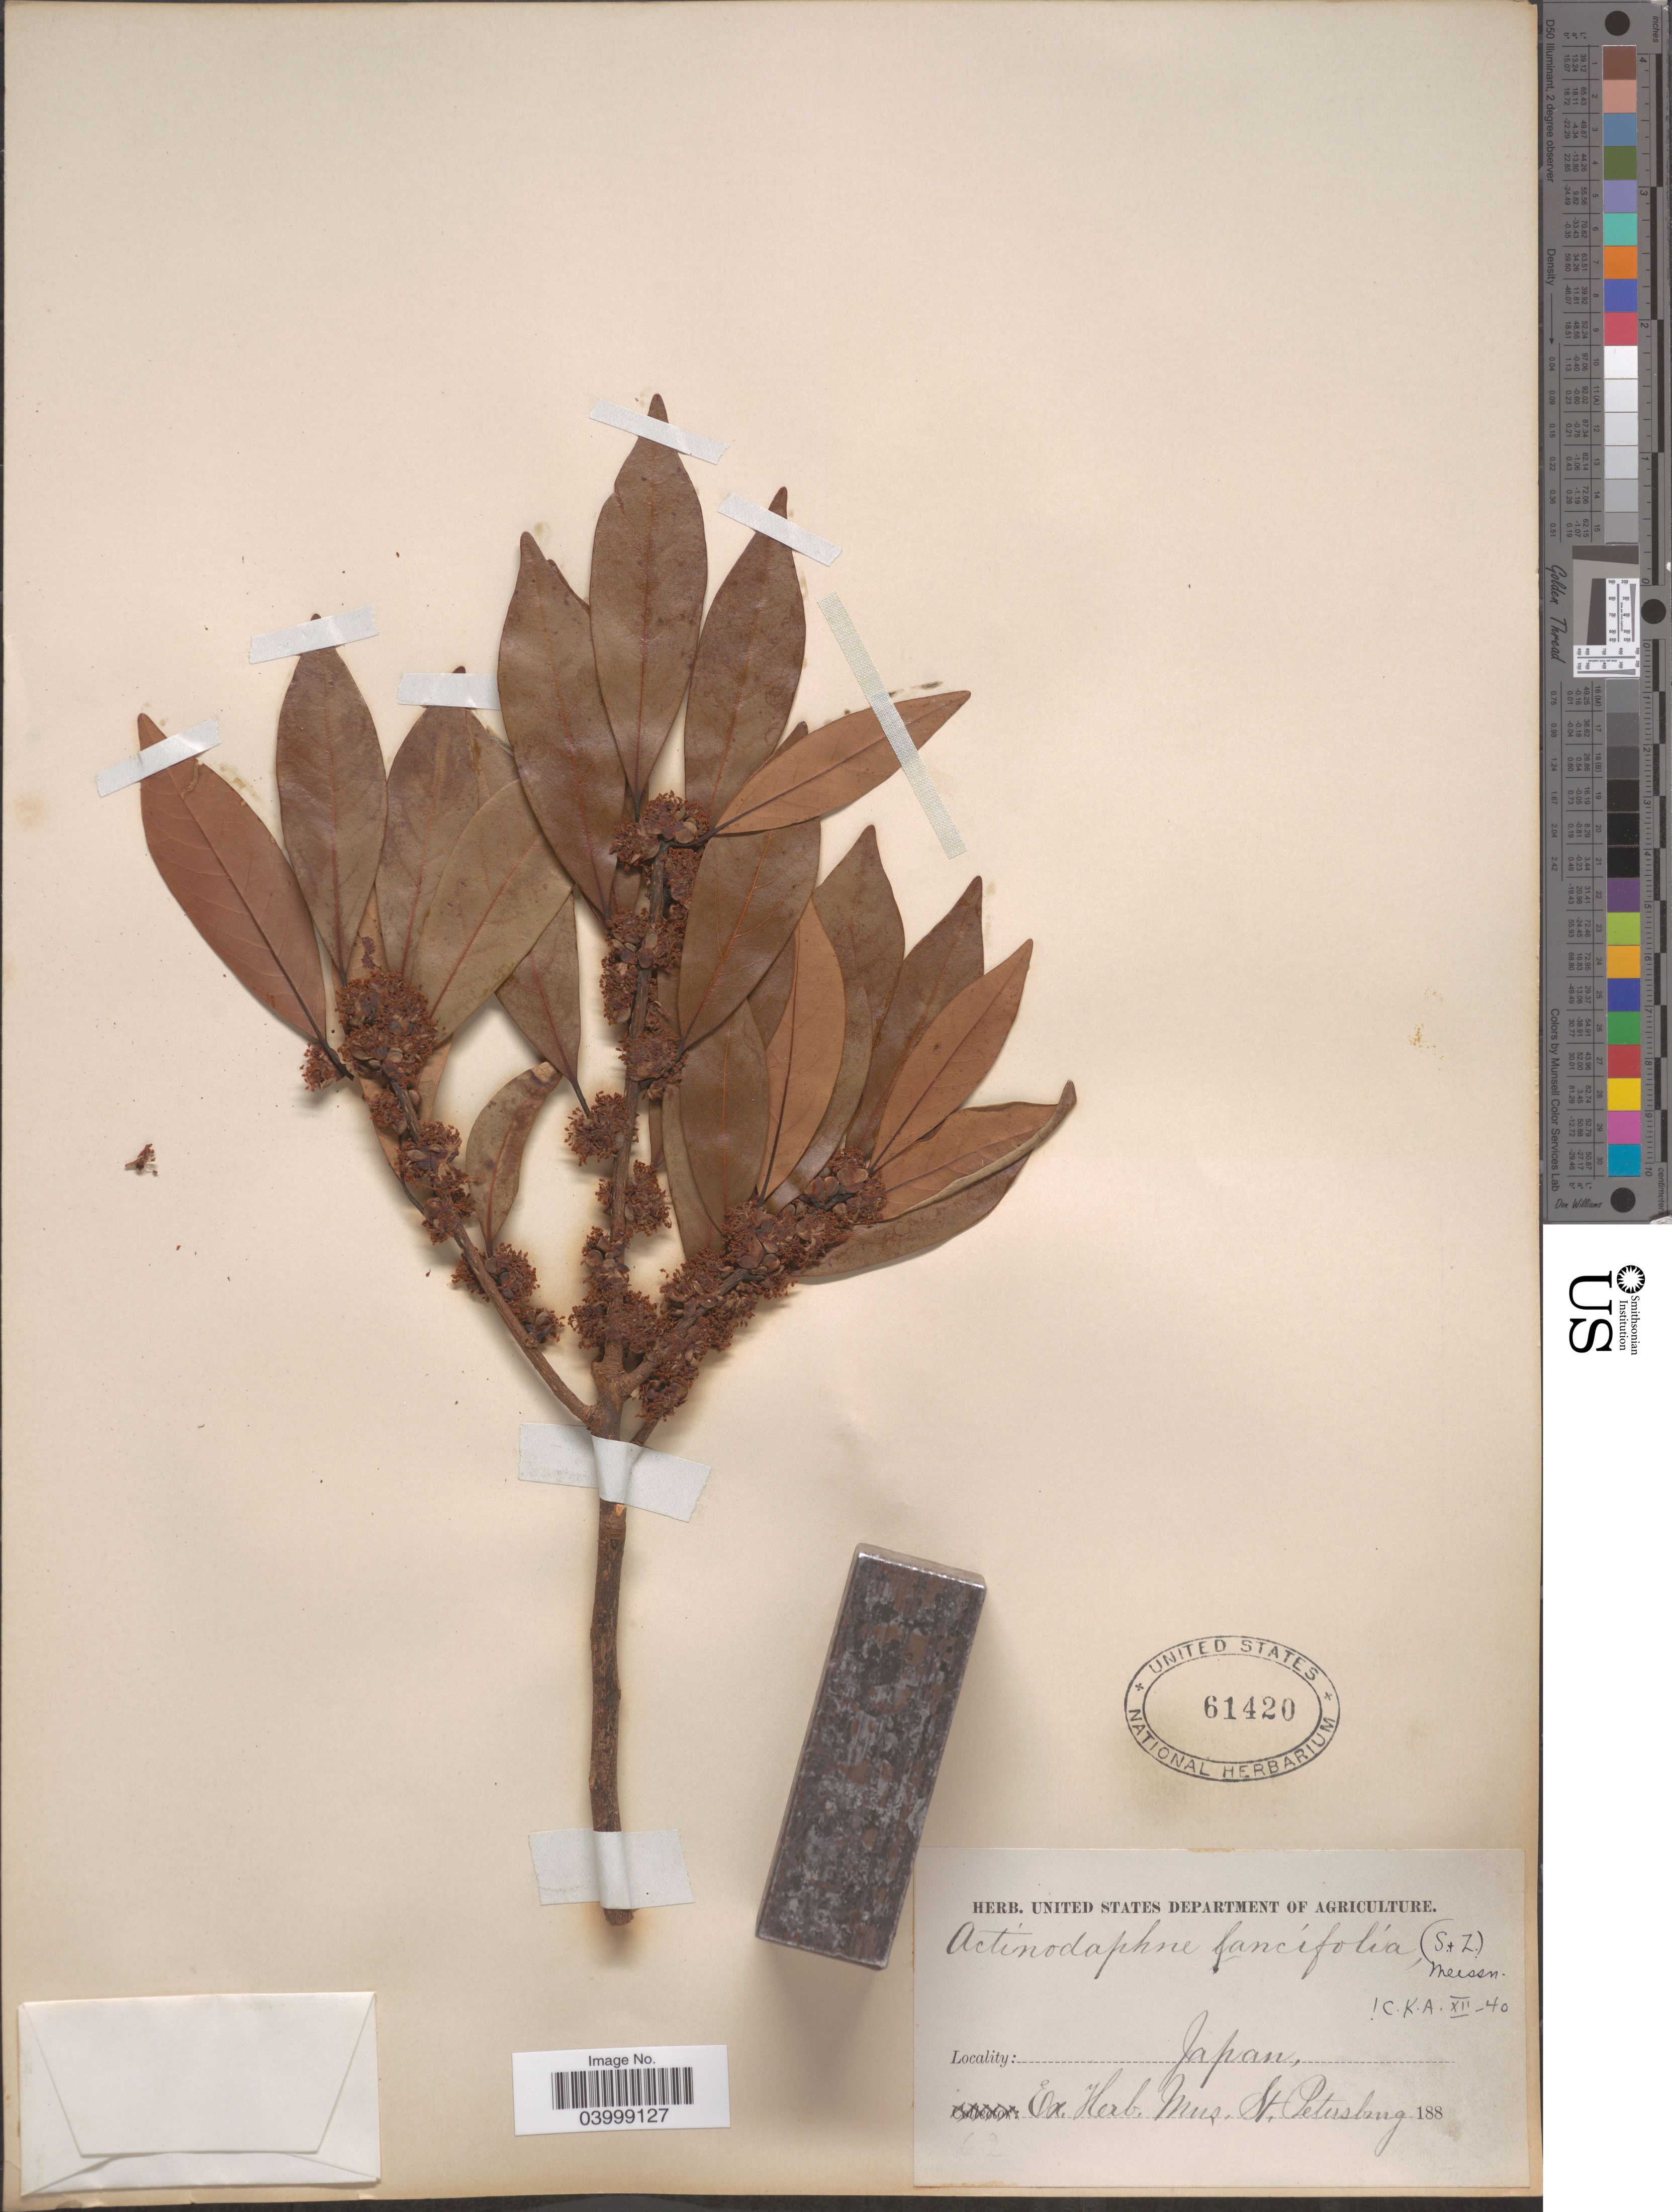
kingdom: Plantae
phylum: Tracheophyta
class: Magnoliopsida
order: Laurales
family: Lauraceae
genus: Actinodaphne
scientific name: Actinodaphne lancifolia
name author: (Blume) Meisn.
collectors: ex herb. Mus. St. Petersburg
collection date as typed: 188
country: Japan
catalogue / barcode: US 61420